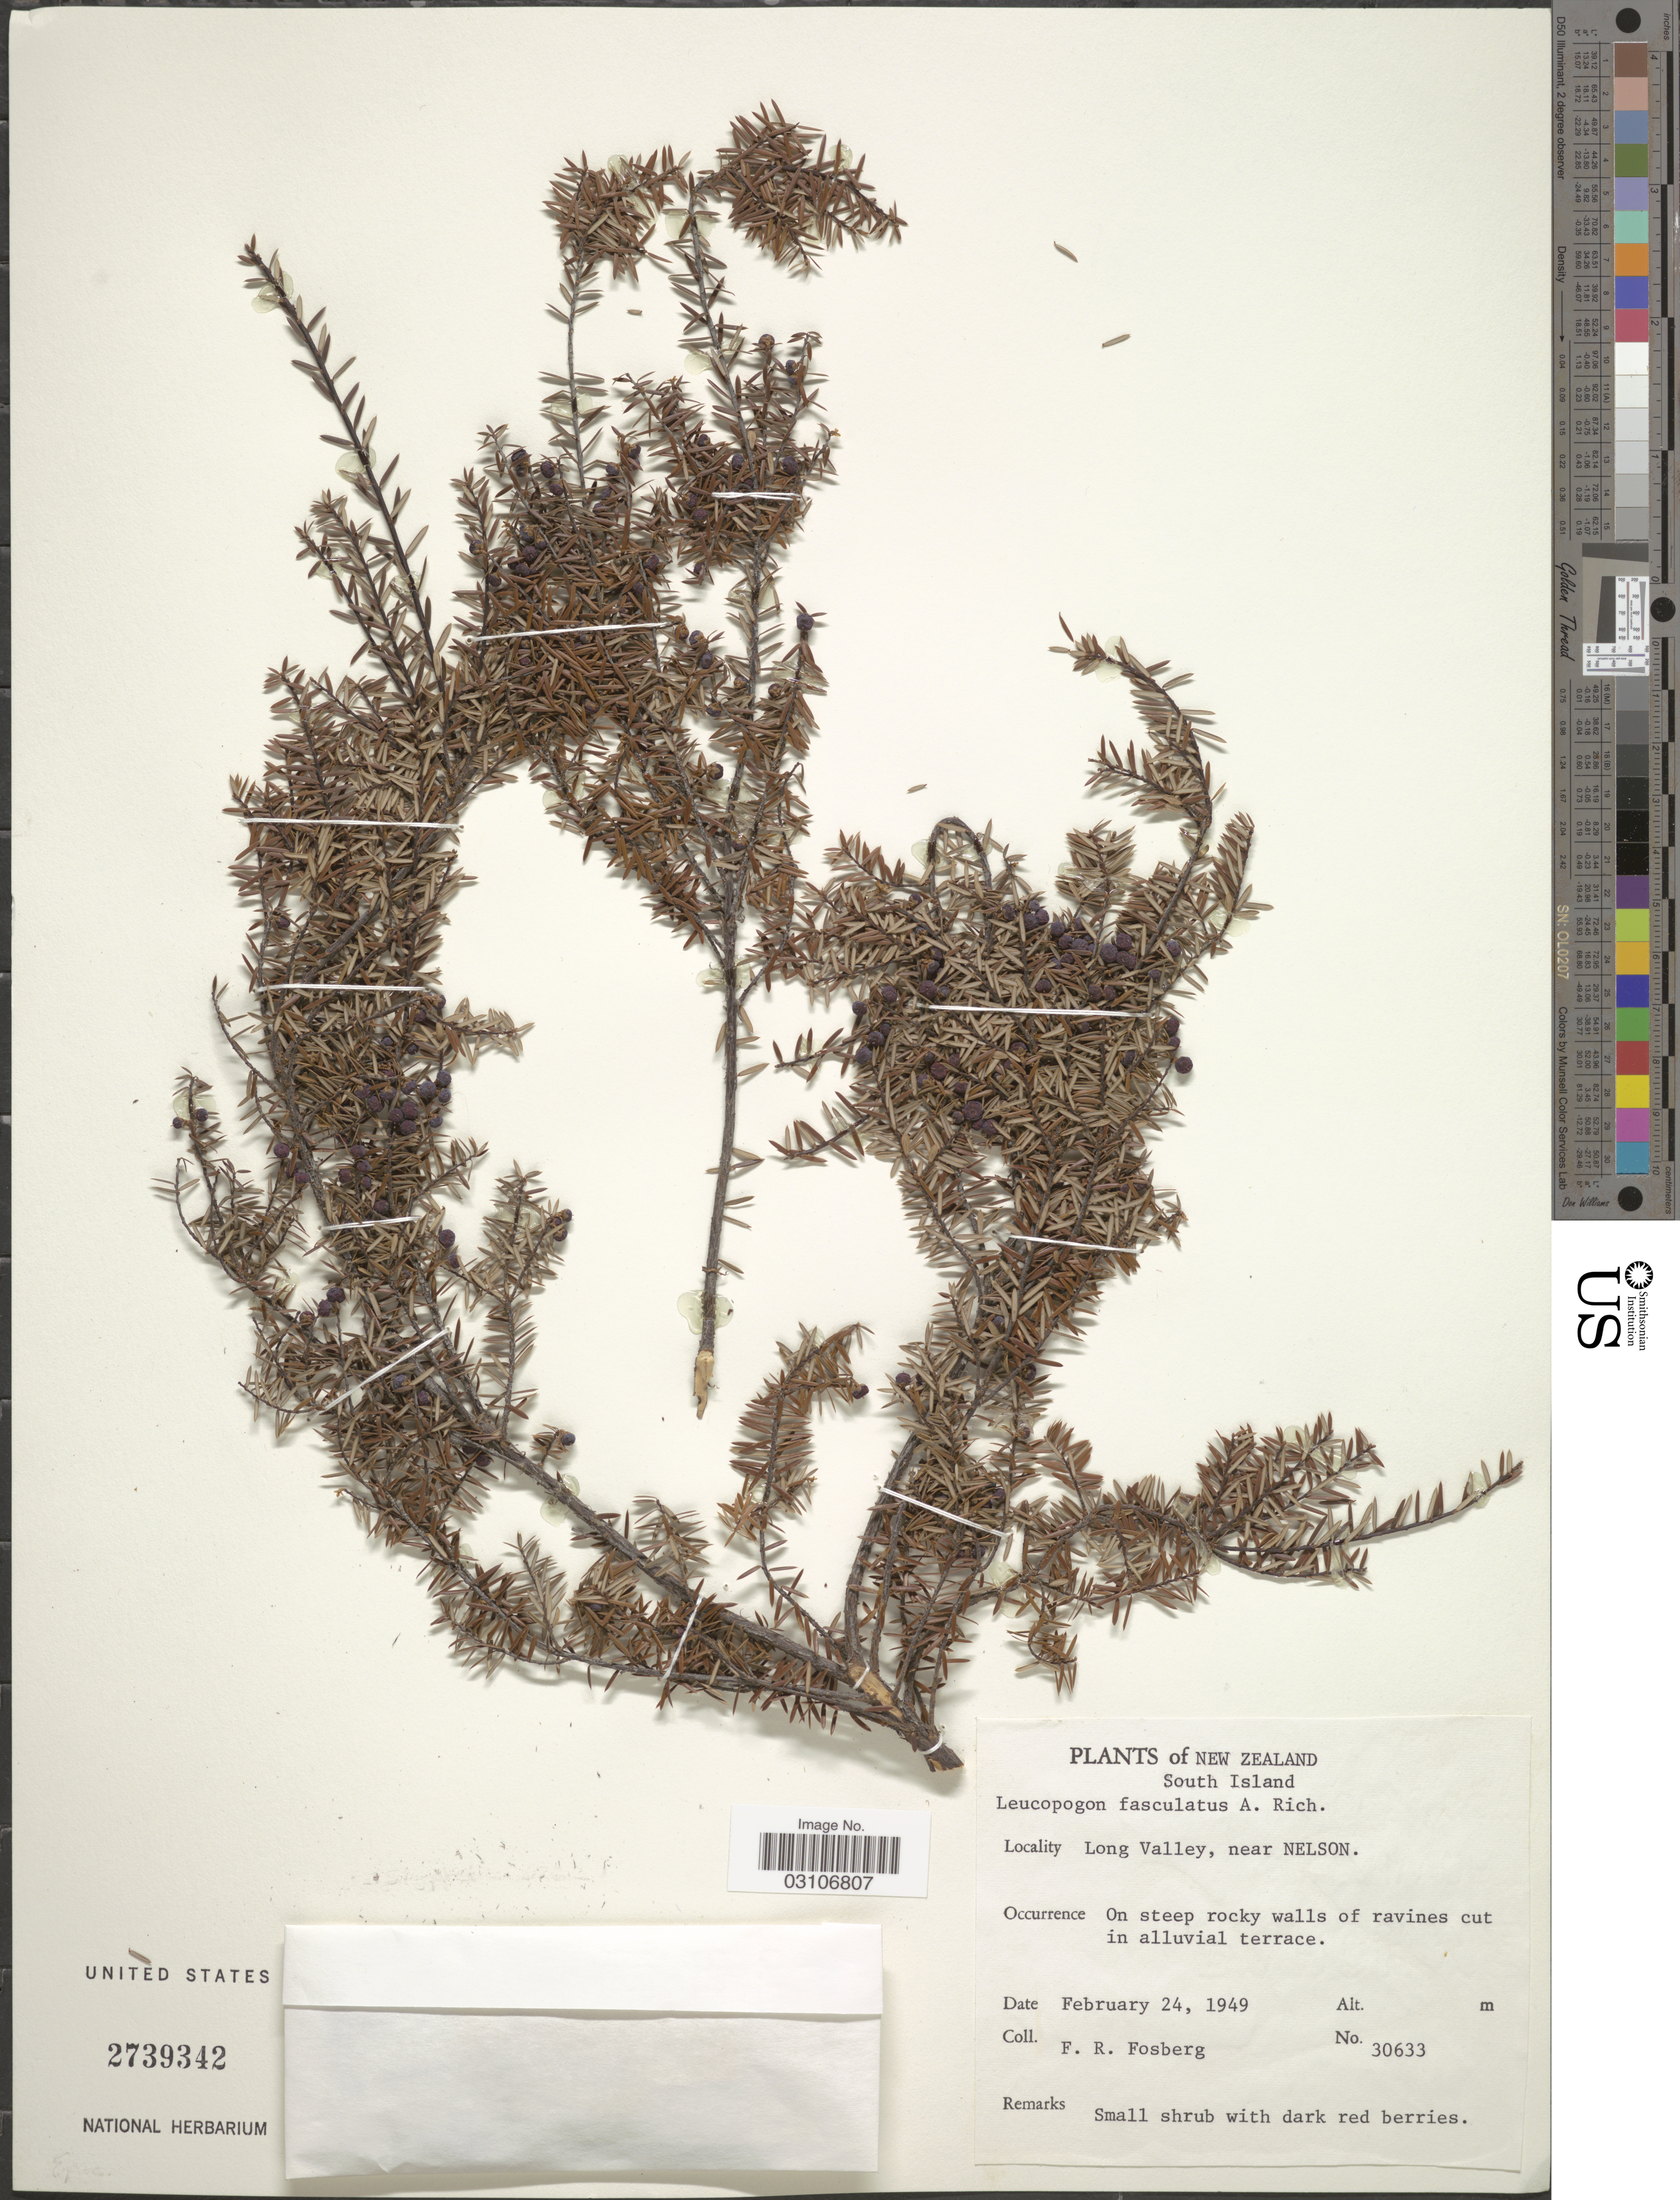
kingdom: Plantae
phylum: Tracheophyta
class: Magnoliopsida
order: Ericales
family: Ericaceae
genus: Leucopogon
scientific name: Leucopogon fasciculatus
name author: (G. Forst.) A. Rich.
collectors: F. R. Fosberg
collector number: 30633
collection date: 1949-02-24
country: New Zealand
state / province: Nelson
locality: South Island. Long valley, near NElson. On steep rocky walls of ravines.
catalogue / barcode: US 2739342